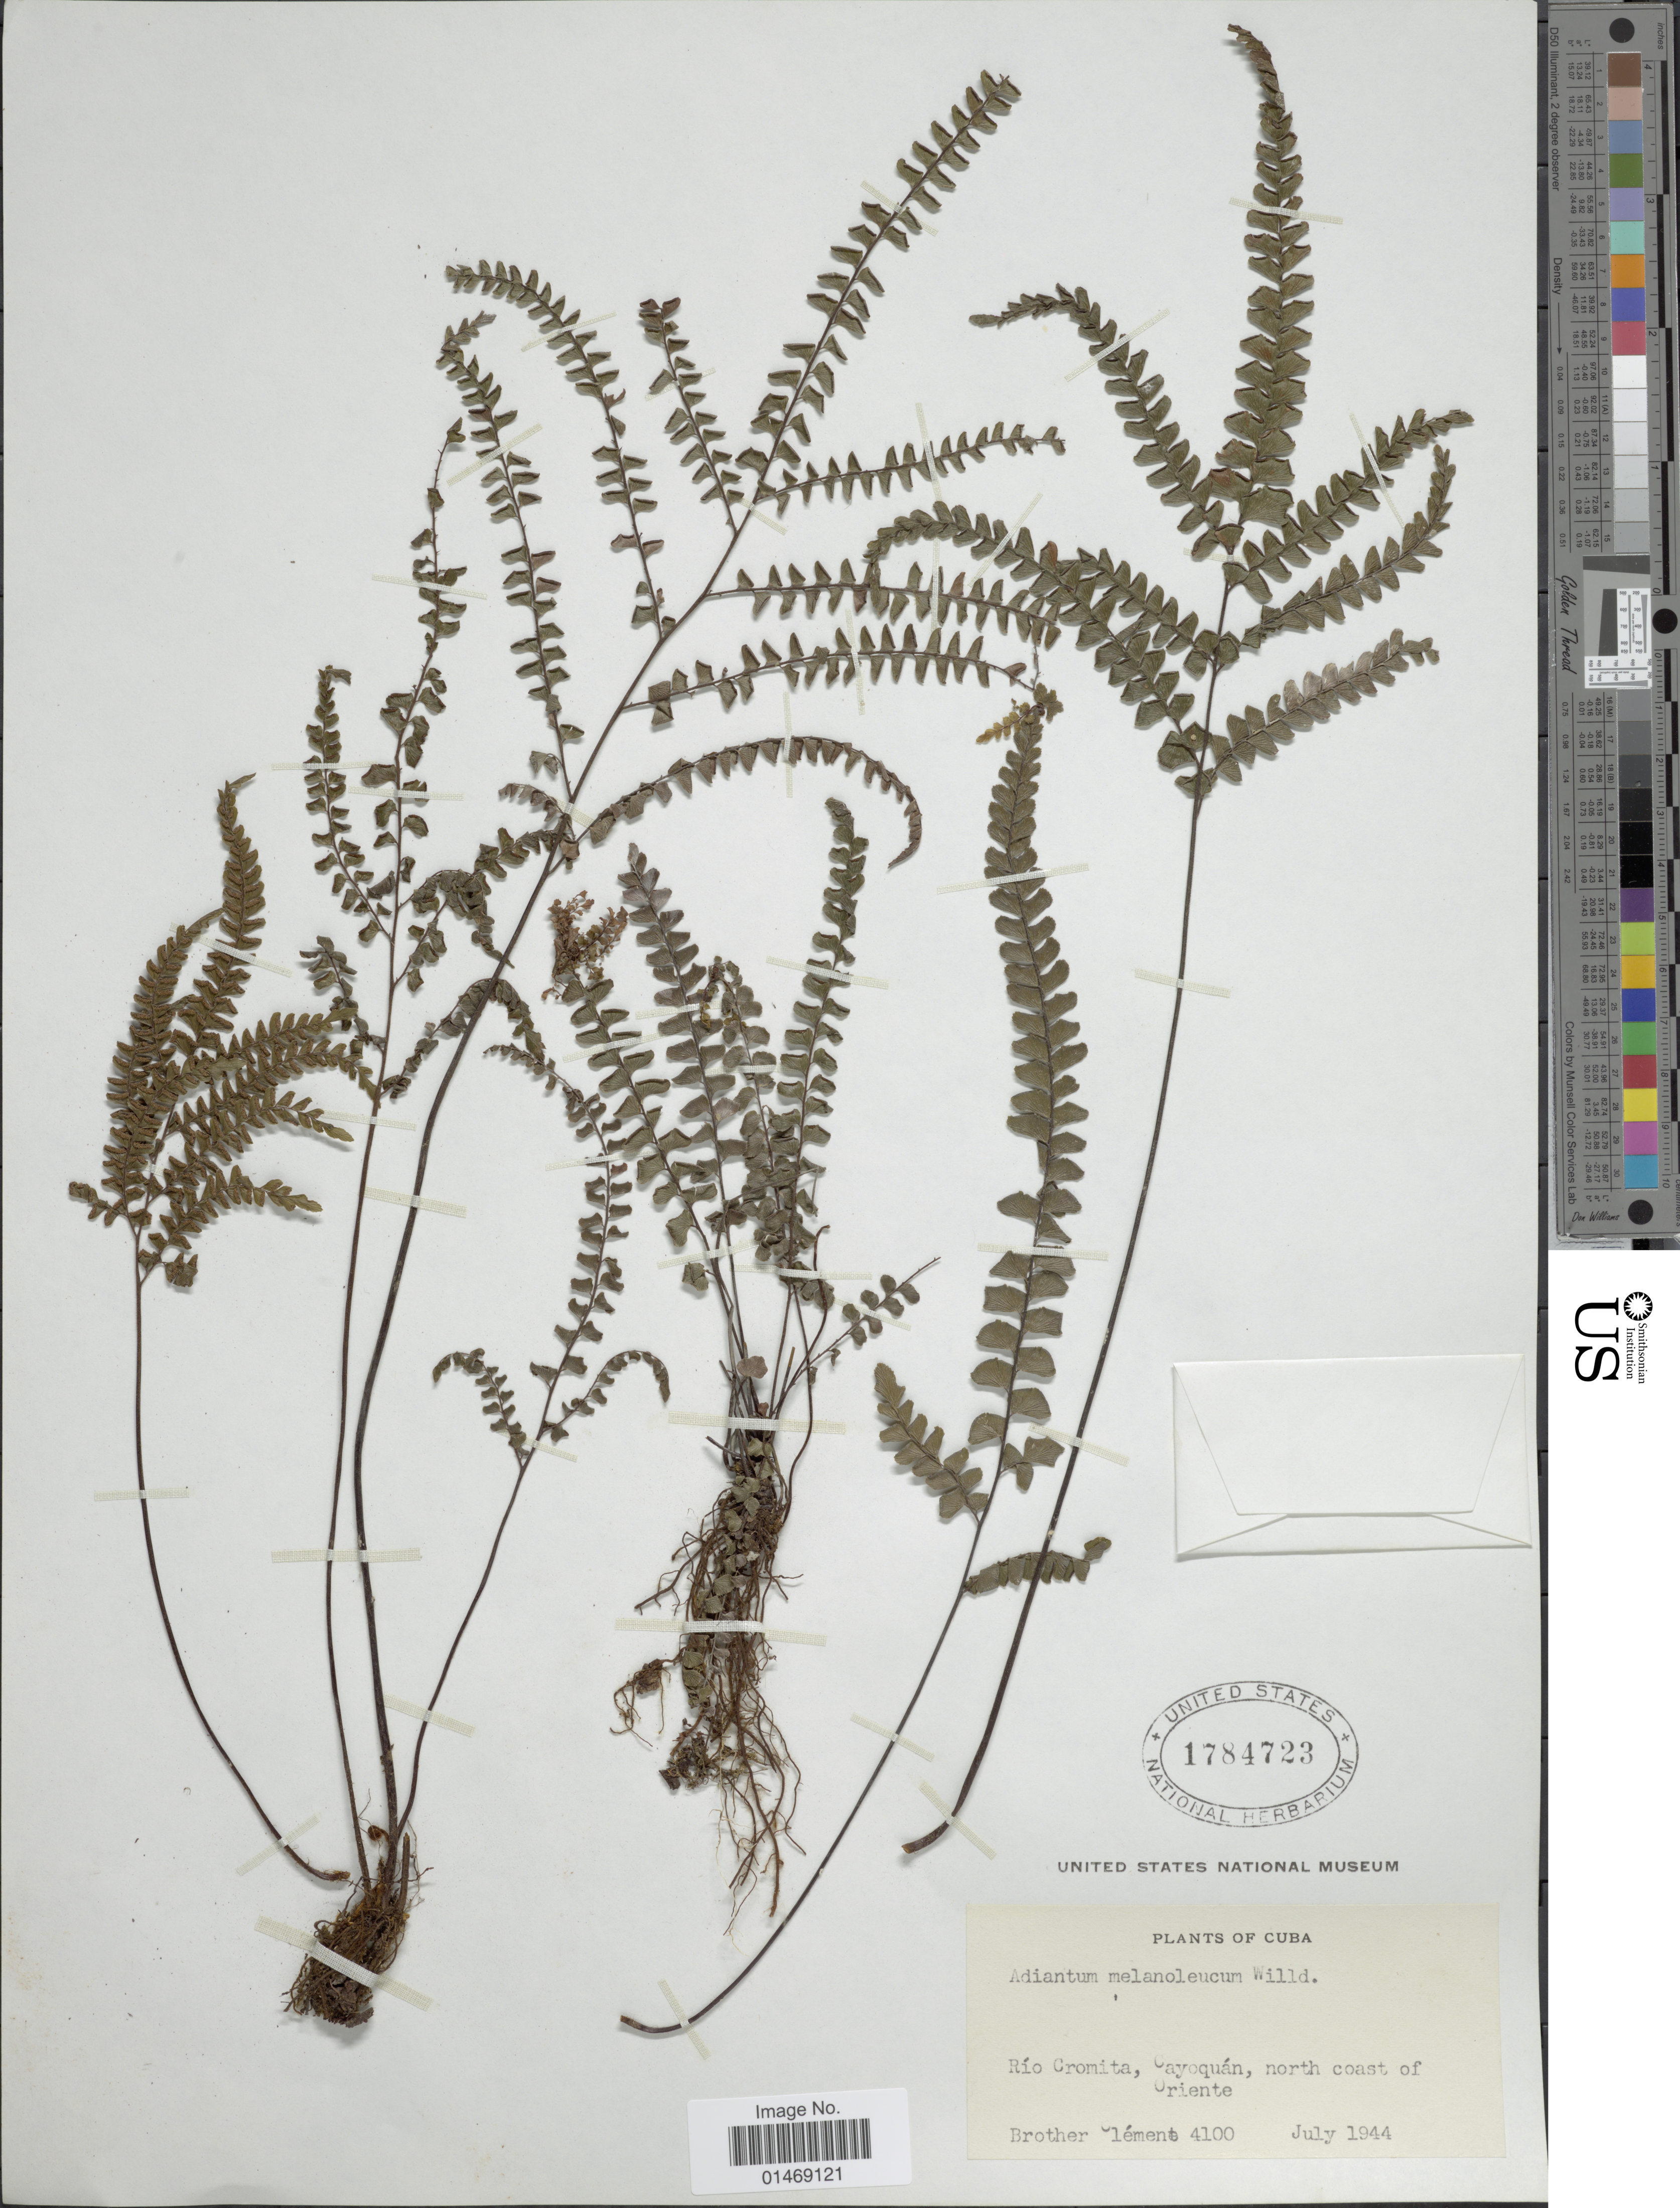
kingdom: Plantae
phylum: Tracheophyta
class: Polypodiopsida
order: Polypodiales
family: Pteridaceae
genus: Adiantum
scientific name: Adiantum melanoleucum x A. pyramidale (L.) Willd.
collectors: B. Clement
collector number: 4100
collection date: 1944-07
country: Cuba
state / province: Oriente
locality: Rio Cromita, Cayoquán,north coast of Oriente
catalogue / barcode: US 1784723